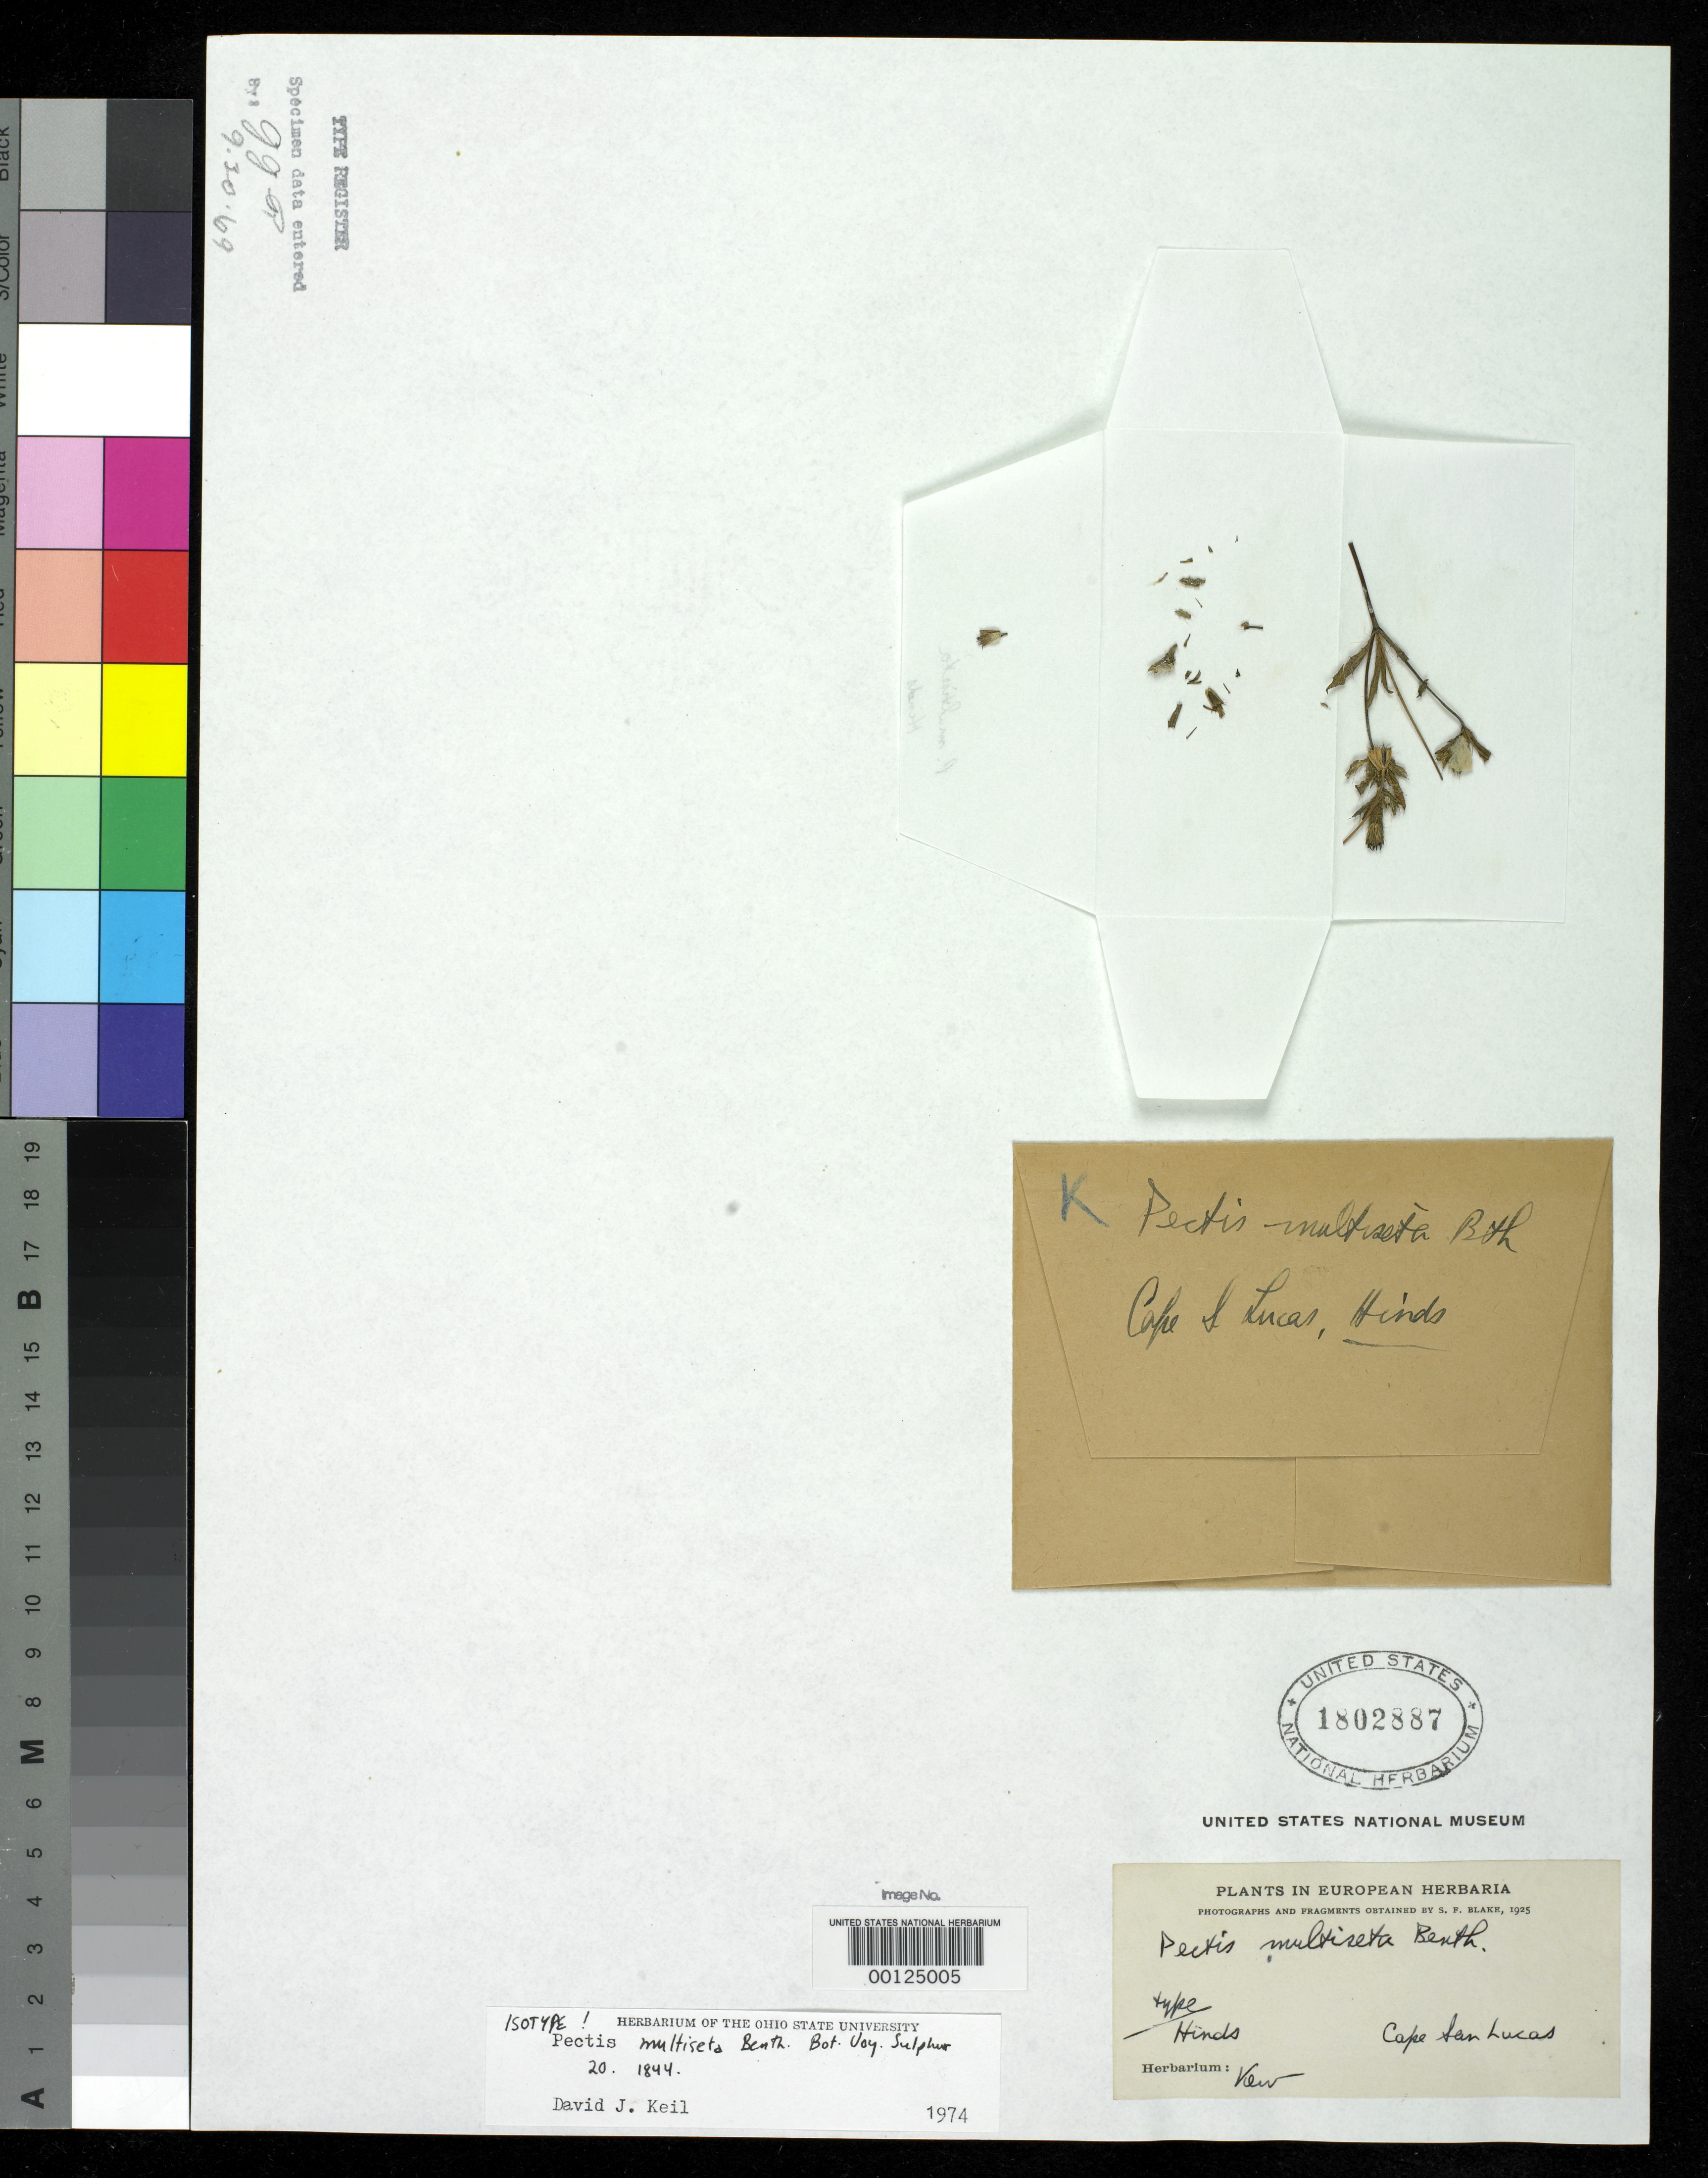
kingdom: Plantae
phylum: Tracheophyta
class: Magnoliopsida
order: Asterales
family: Asteraceae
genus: Pectis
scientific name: Pectis multiseta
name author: Benth.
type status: Type Material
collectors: R. Hinds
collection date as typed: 1836 to -- --- 1842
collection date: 1836/1842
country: Mexico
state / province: Baja California Sur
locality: Cape San Lucas.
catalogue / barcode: US 1802887